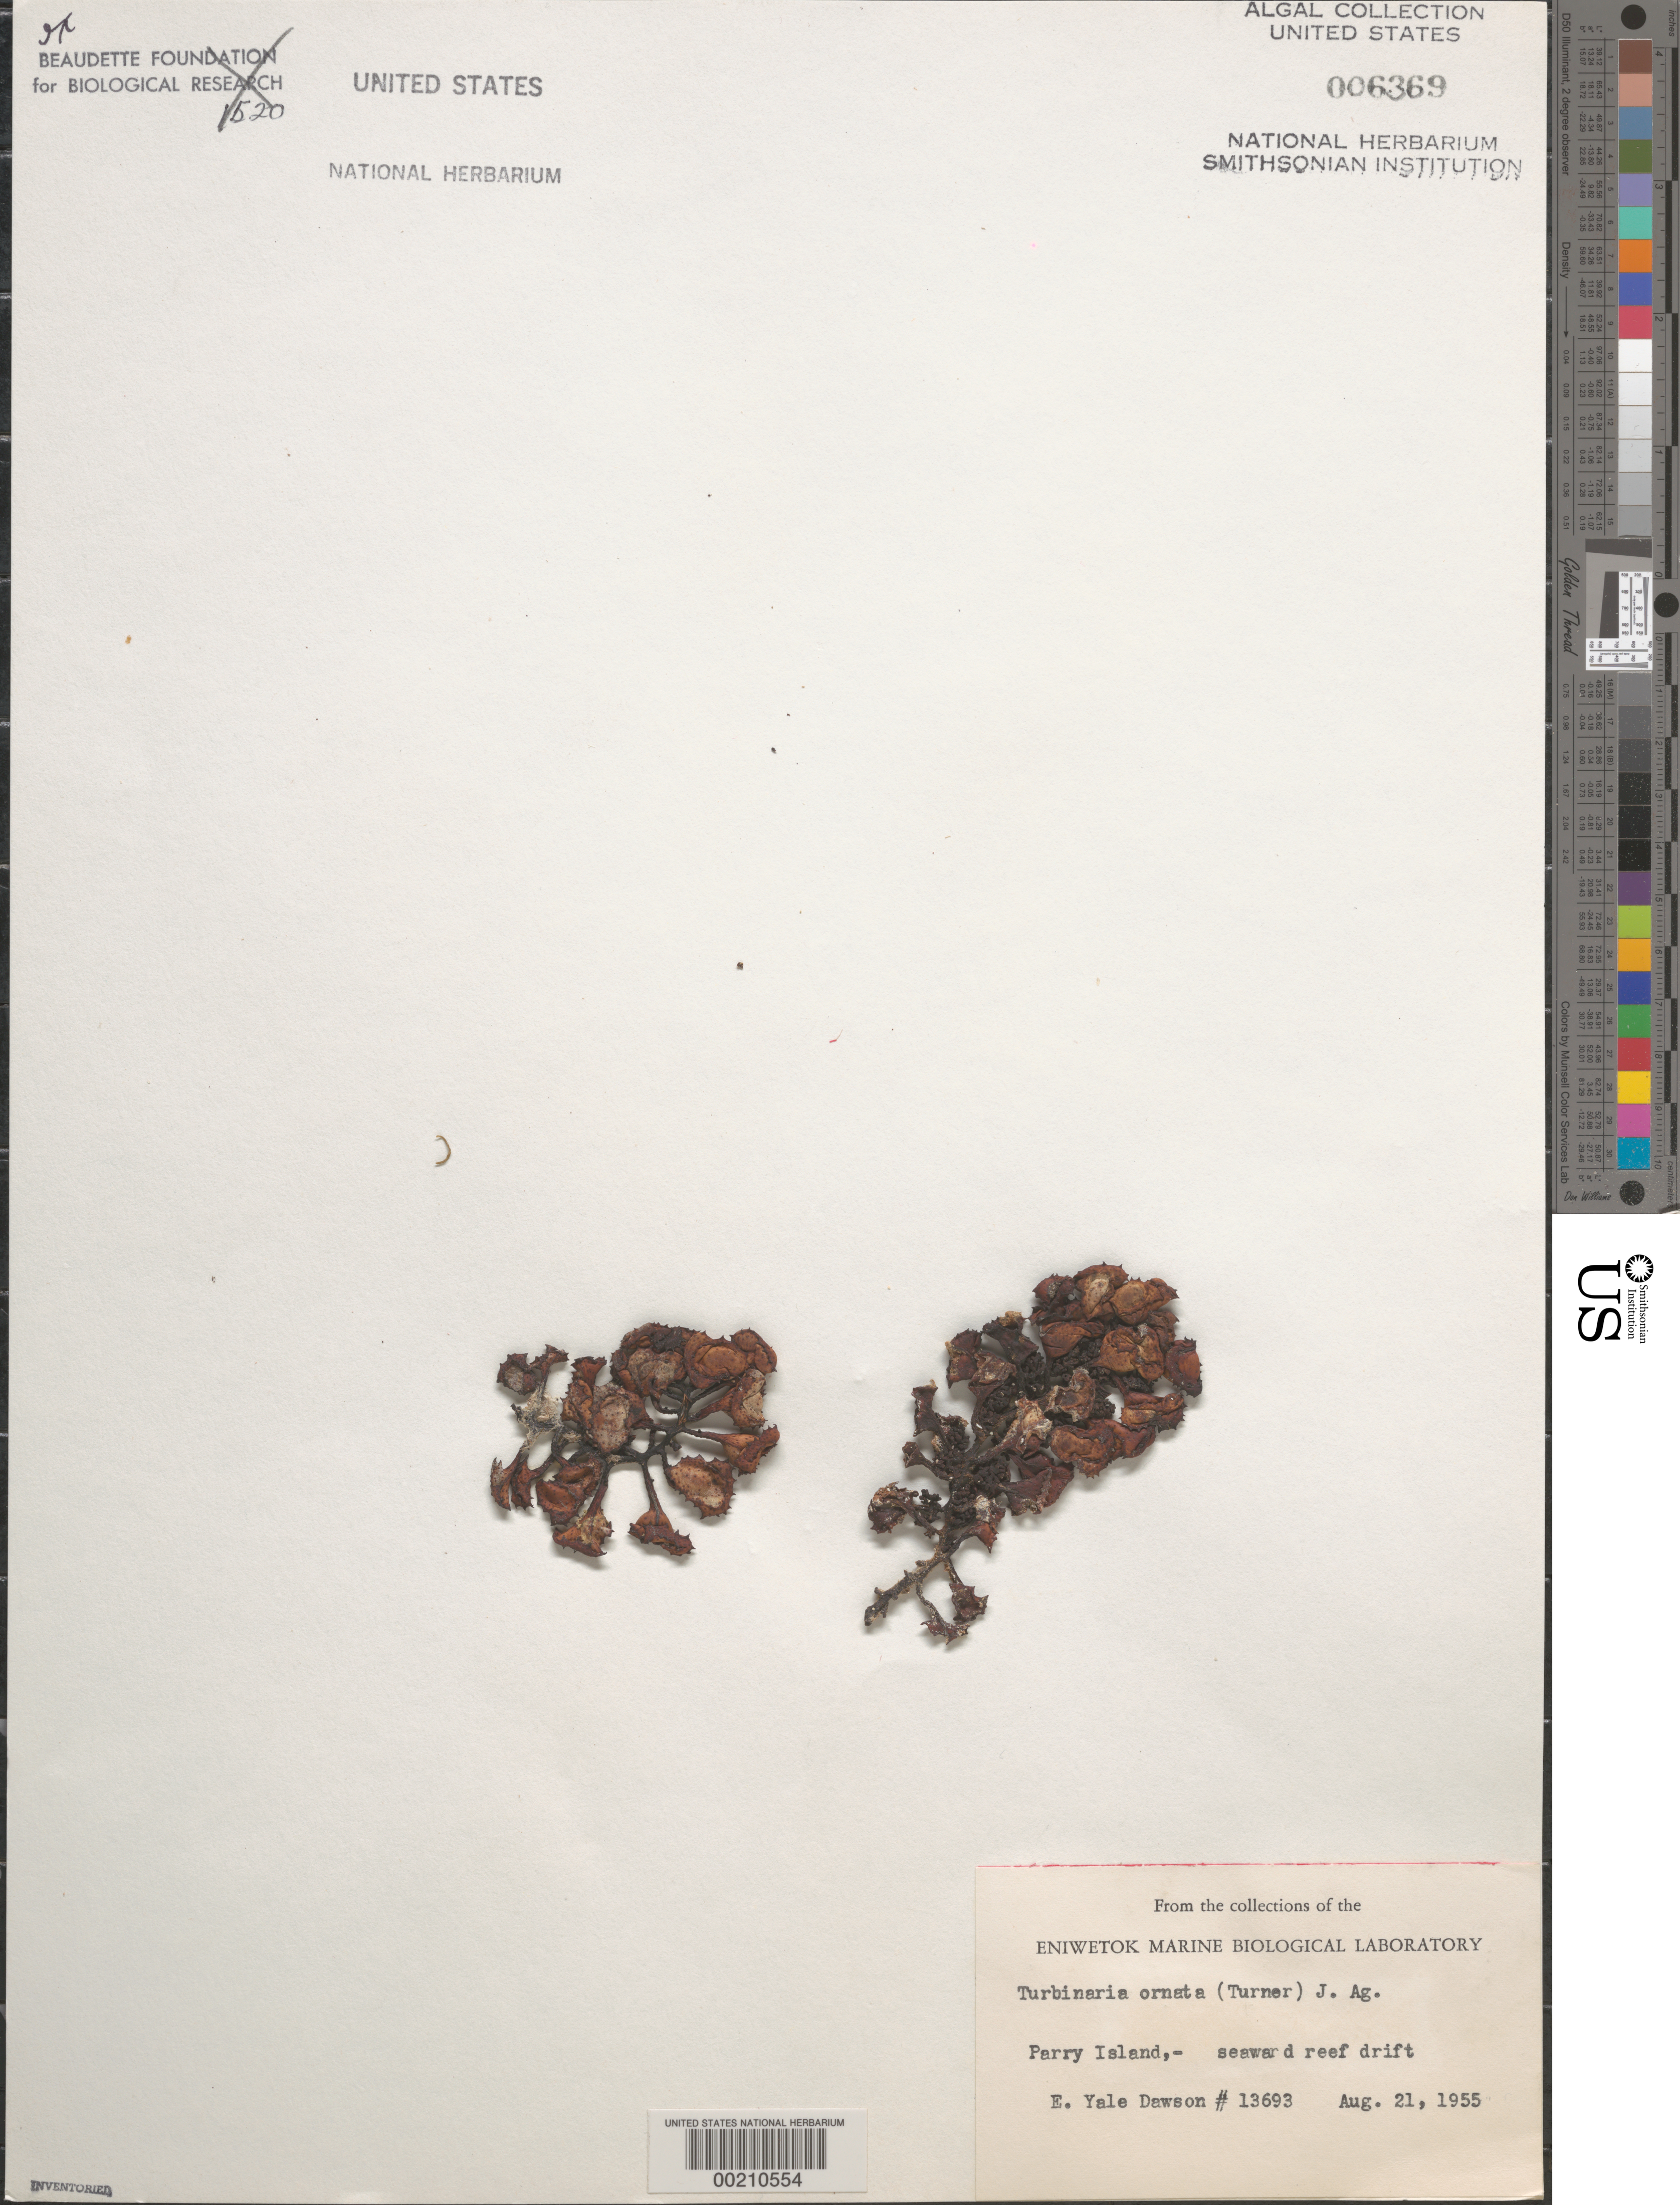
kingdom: Chromista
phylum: Ochrophyta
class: Phaeophyceae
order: Fucales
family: Sargassaceae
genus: Turbinaria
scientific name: Turbinaria ornata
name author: (Turner) J. Agardh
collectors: E. Y. Dawson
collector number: EYD 13693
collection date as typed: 21 Aug 1955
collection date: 1955-08-21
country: Marshall Islands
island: Enewetak [Eniwetok] Atoll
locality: Parry Island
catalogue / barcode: US 6369